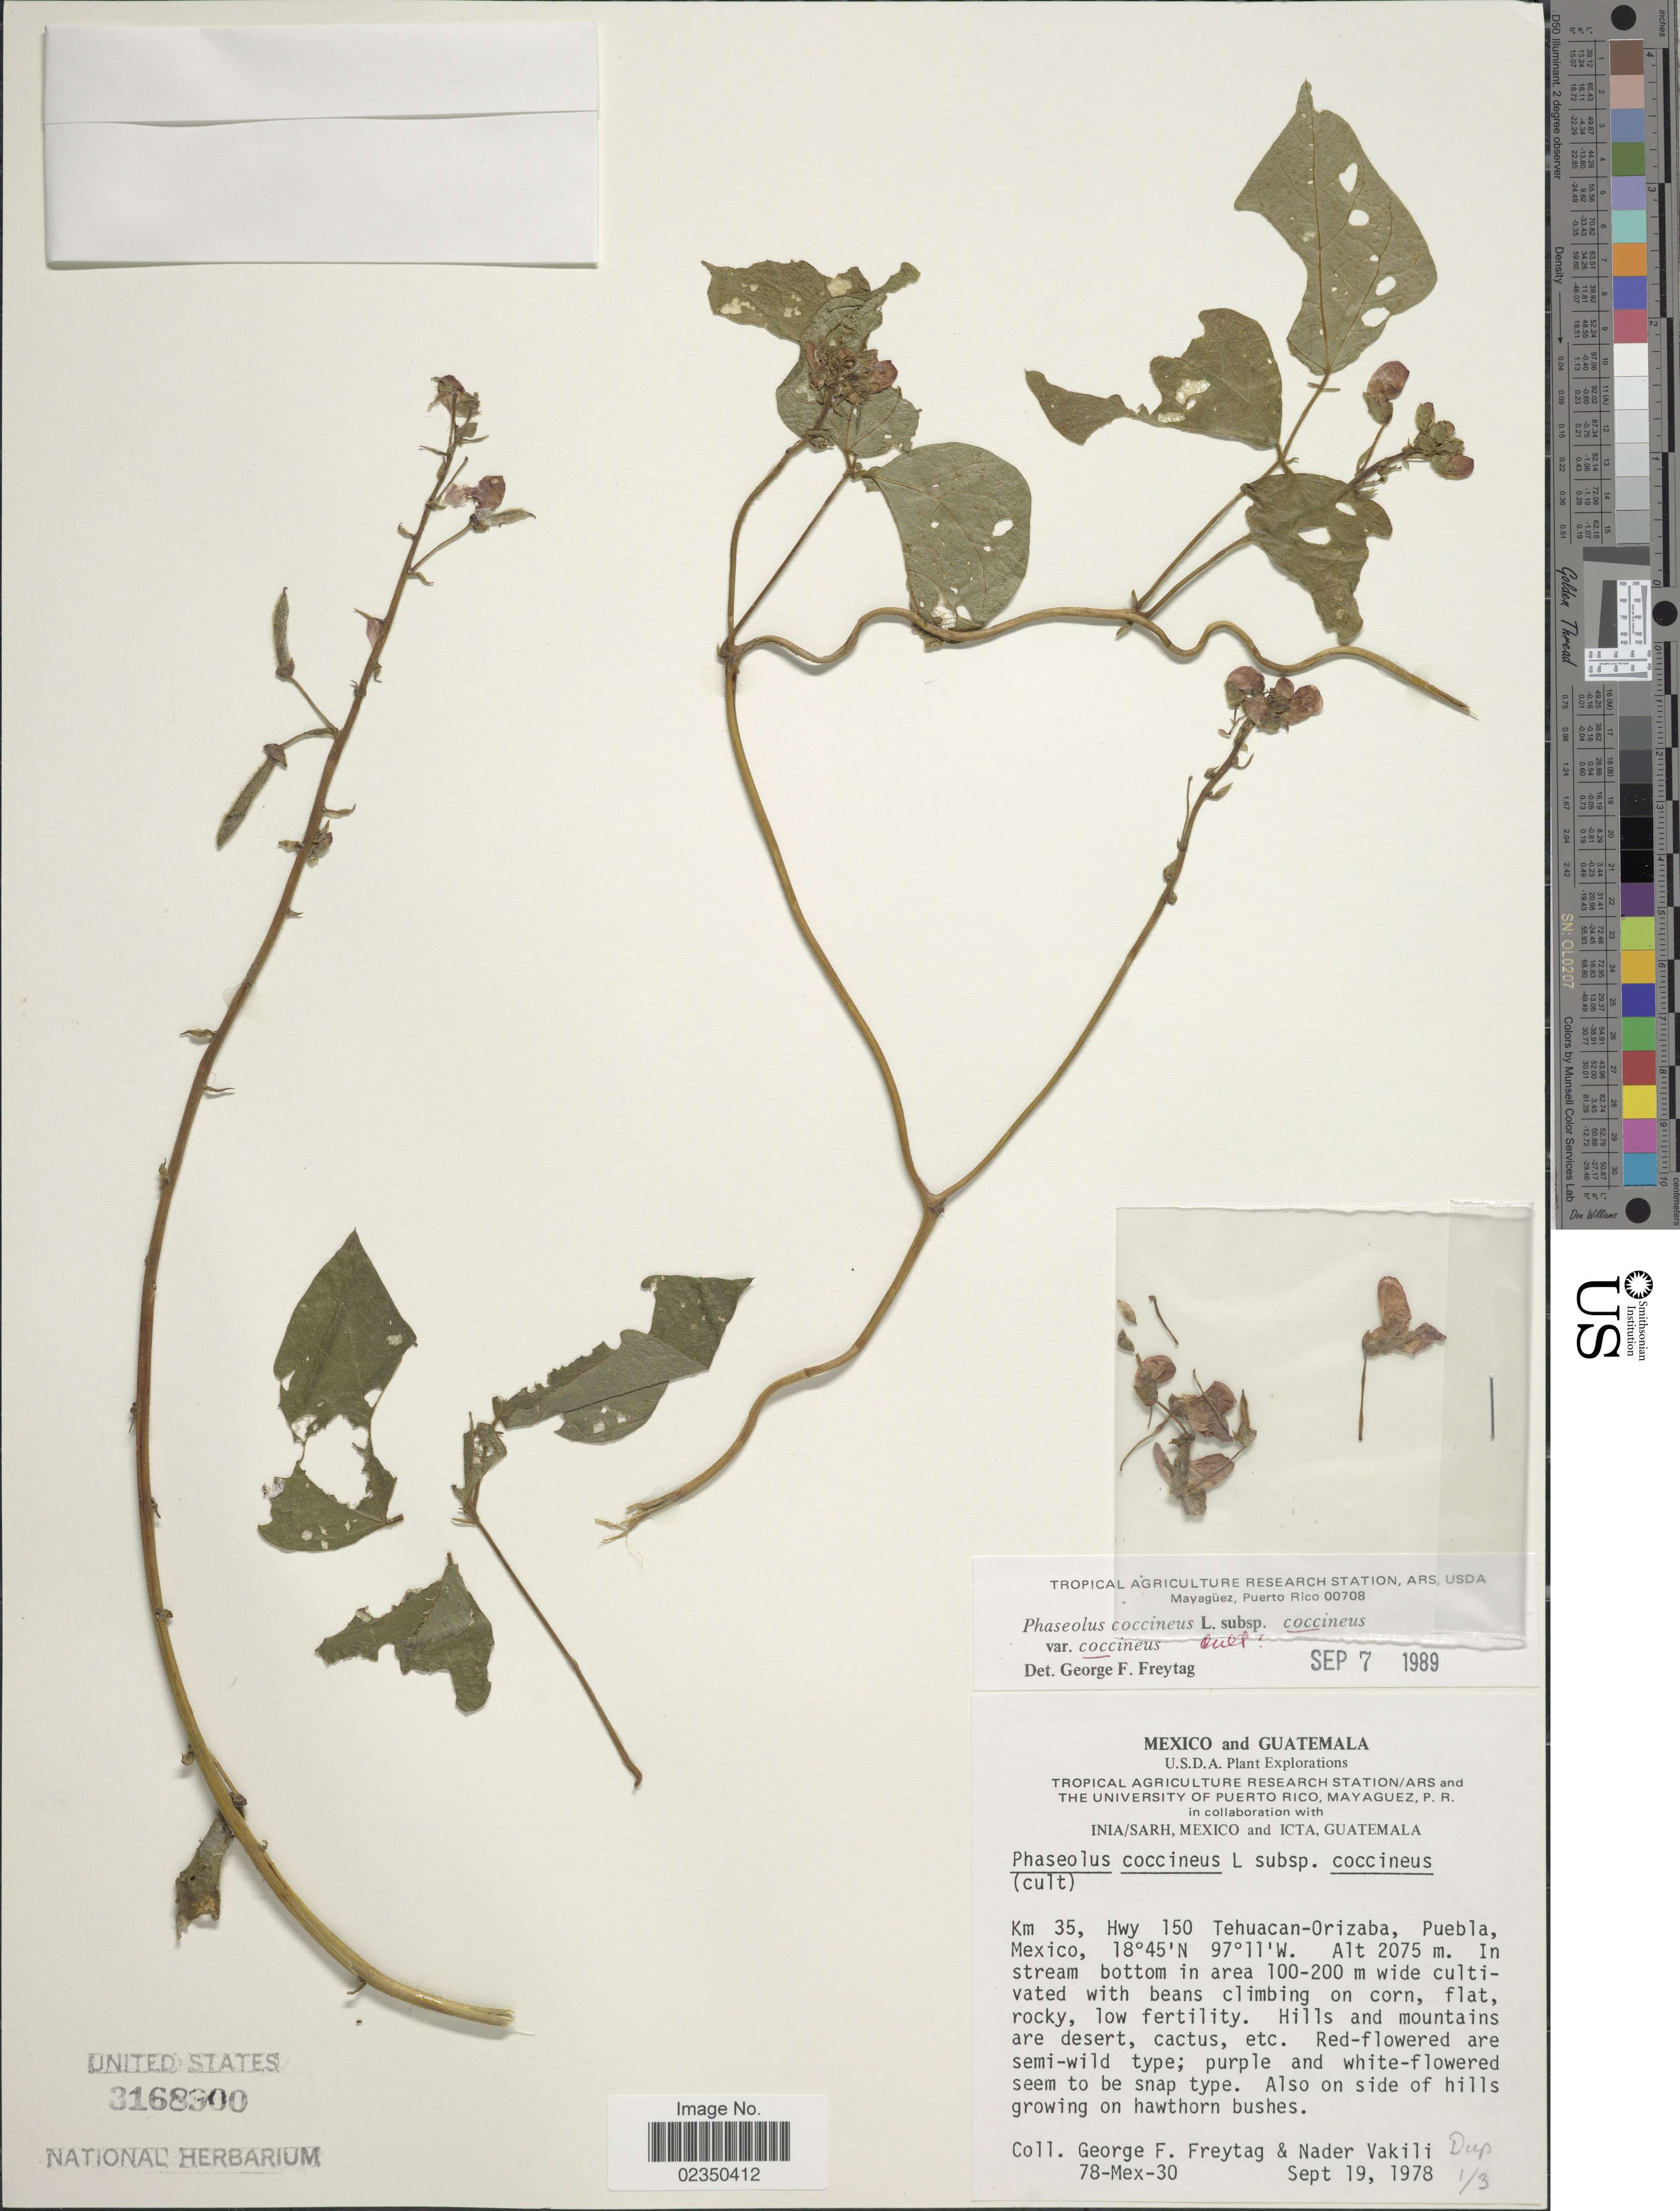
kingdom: Plantae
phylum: Tracheophyta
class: Magnoliopsida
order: Fabales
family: Fabaceae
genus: Phaseolus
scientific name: Phaseolus coccineus var. coccineus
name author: L.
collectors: G. F. Freytag & N. Vakili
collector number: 78-Mex-30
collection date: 1978-09-19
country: Mexico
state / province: Puebla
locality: Km 35, Hwy 150 Tehuacan-Orizaba, in stream bottom in area 100-200 m wide cultivated, also on side of hills.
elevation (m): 2075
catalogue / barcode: US 3168900